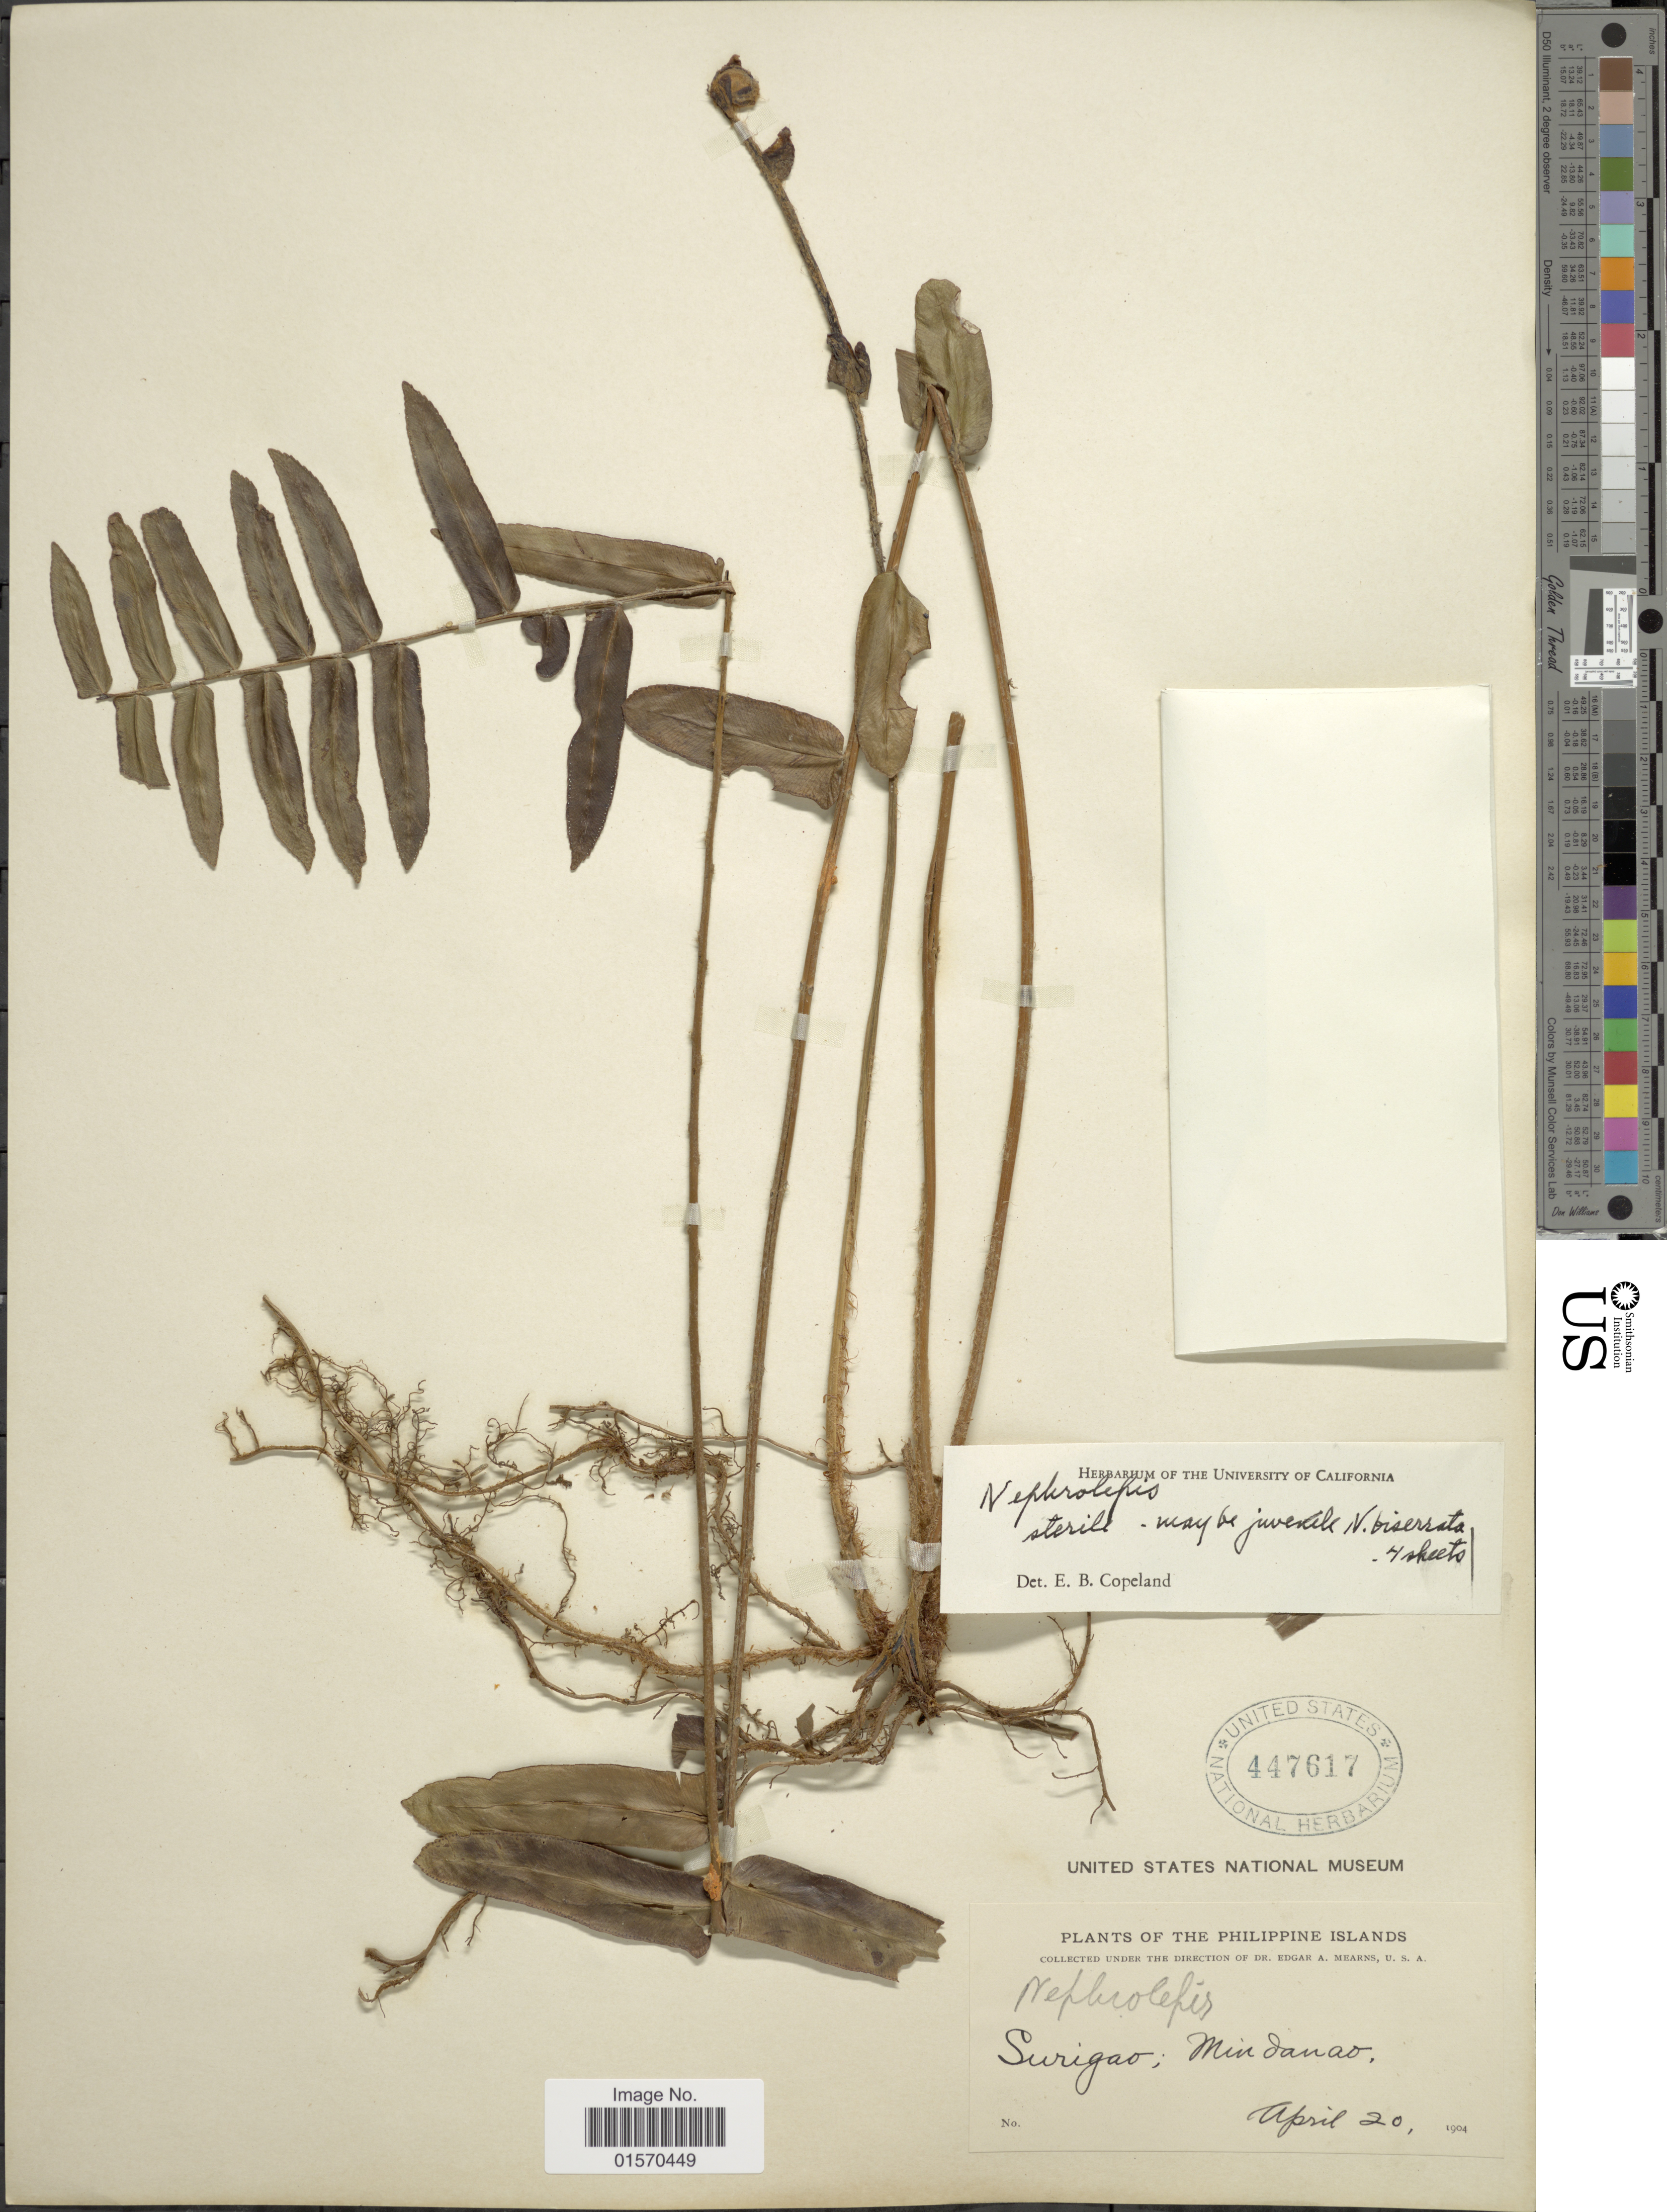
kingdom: Plantae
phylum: Tracheophyta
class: Polypodiopsida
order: Polypodiales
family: Nephrolepidaceae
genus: Nephrolepis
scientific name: Nephrolepis biserrata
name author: (Sw.) Schott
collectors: E. A. Mearns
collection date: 1904-04-20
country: Philippines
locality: Philippine Islands. Surigao; Mindanao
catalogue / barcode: US 447617